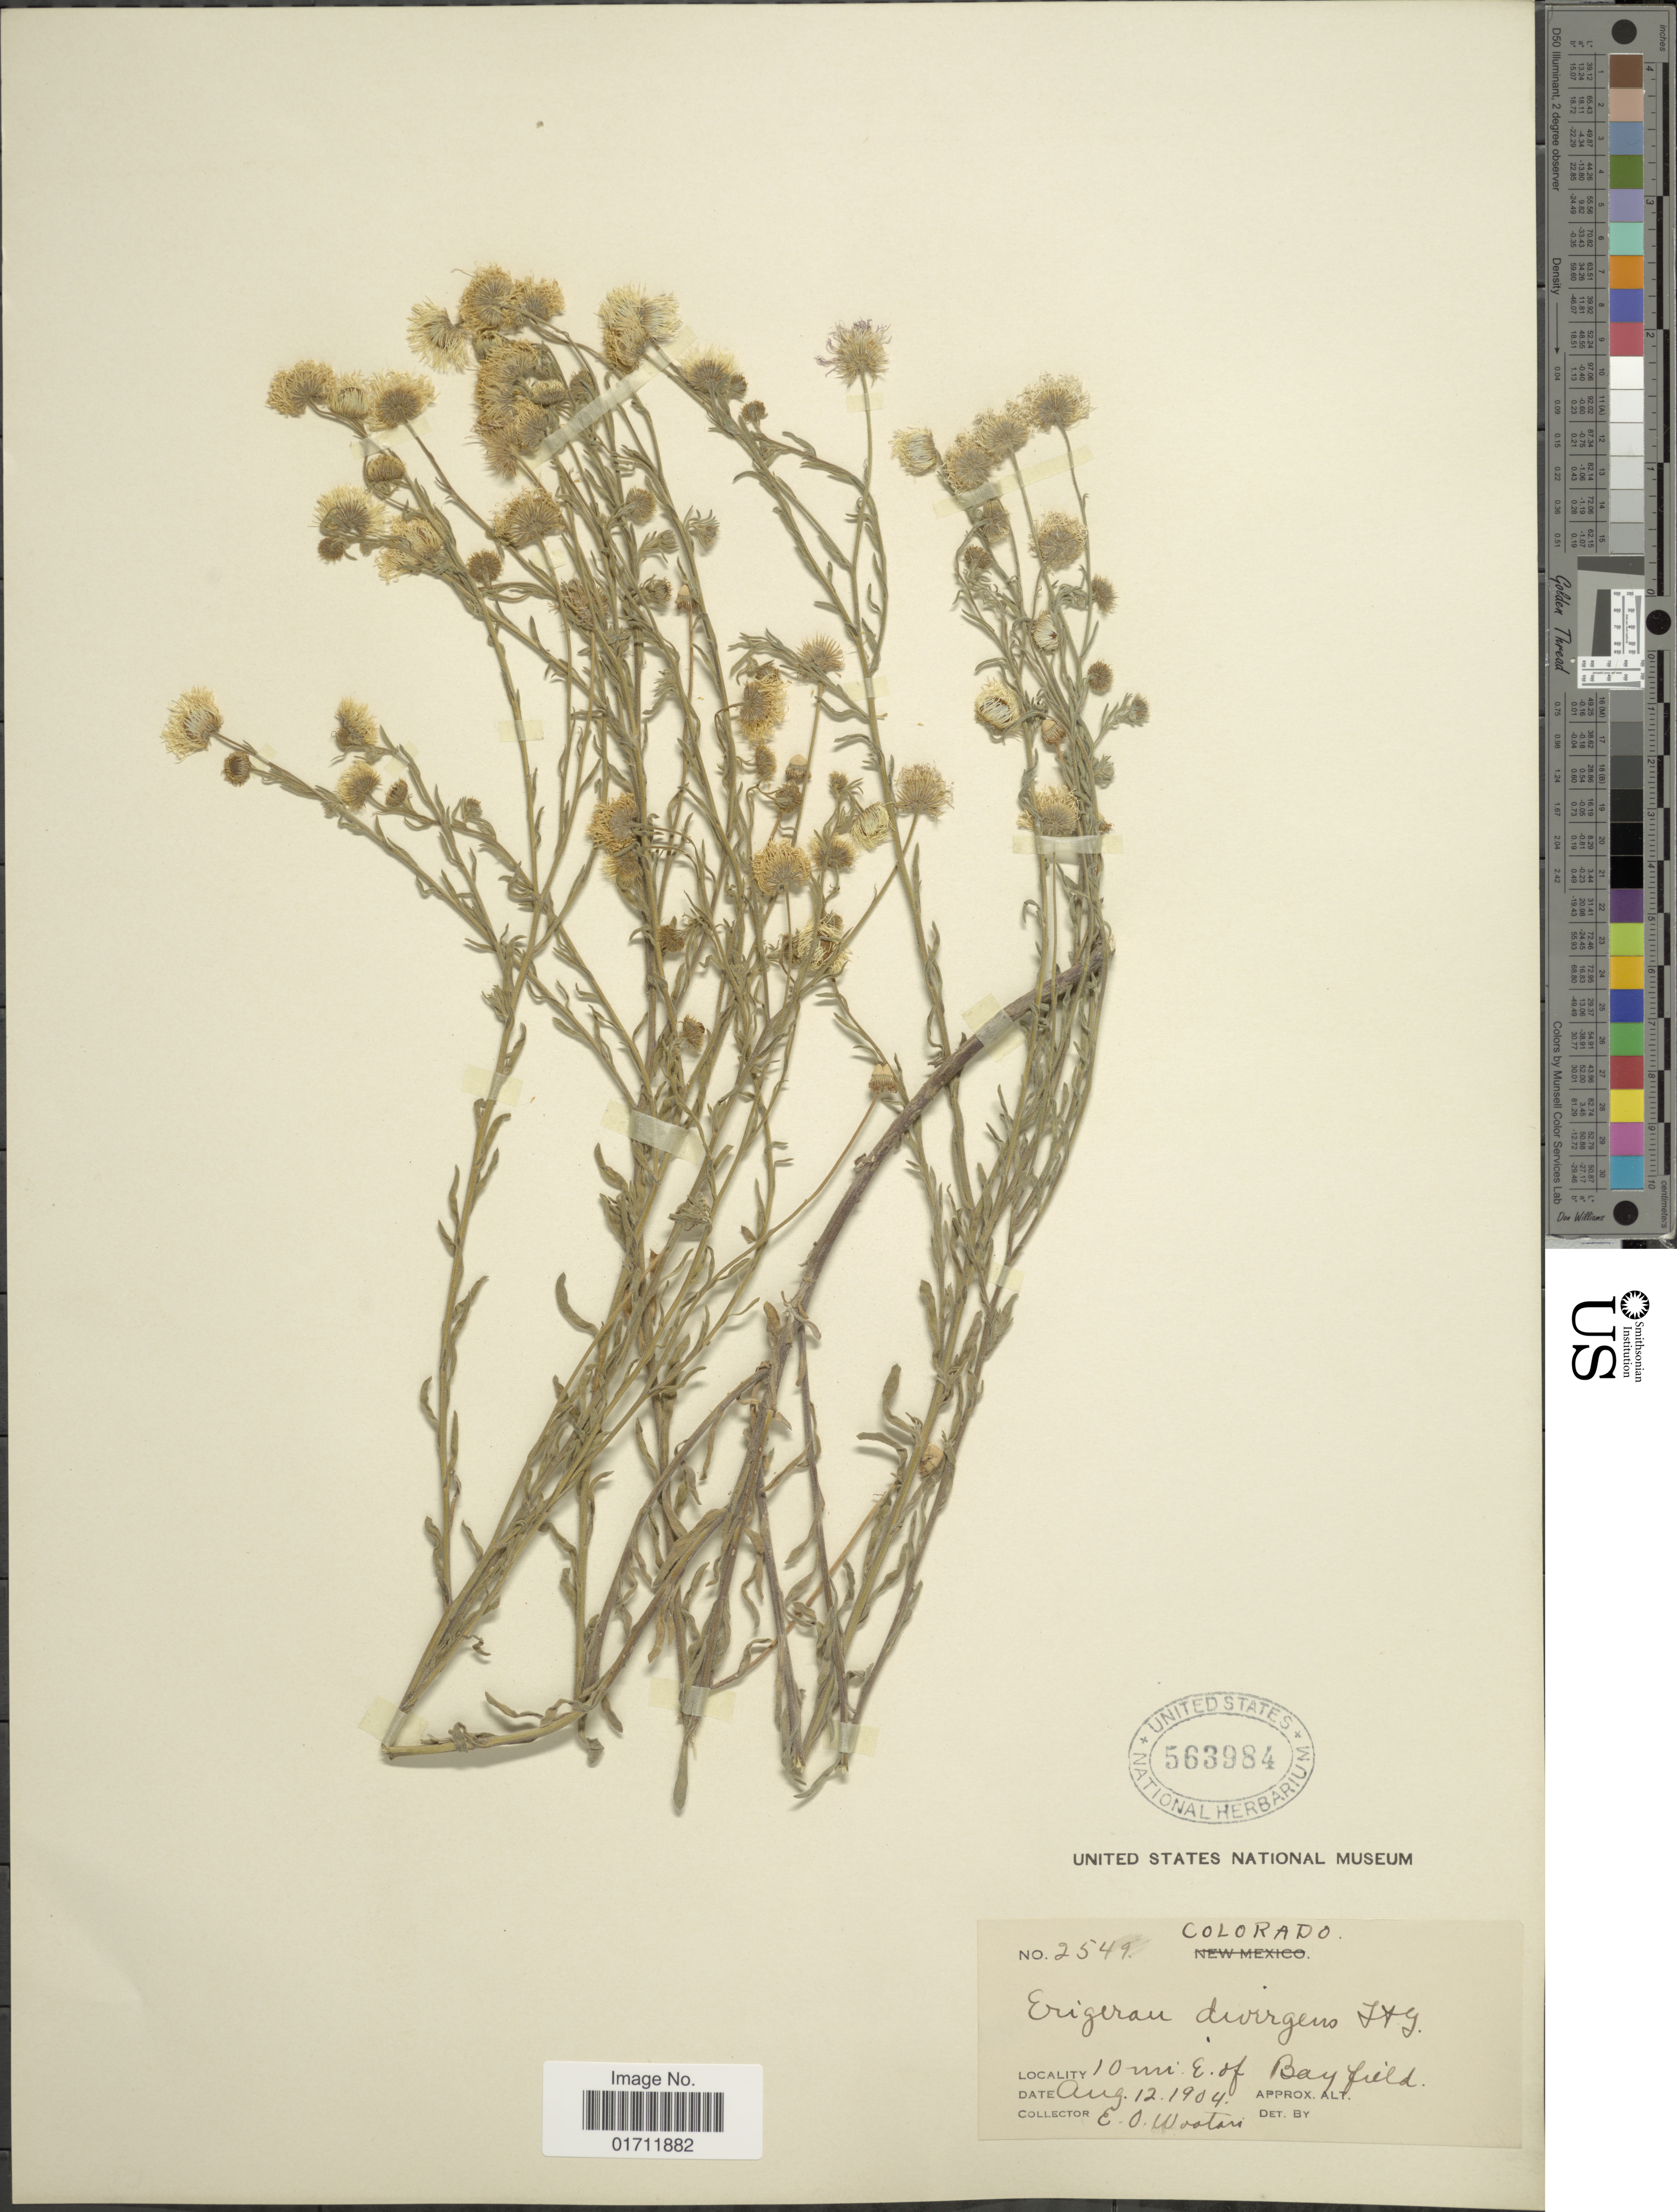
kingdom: Plantae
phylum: Tracheophyta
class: Magnoliopsida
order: Asterales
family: Asteraceae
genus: Erigeron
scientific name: Erigeron divergens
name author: Torr. & A. Gray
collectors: E. O. Wooton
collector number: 2549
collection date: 1904-08-12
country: United States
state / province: Colorado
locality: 10 mi E of Bay field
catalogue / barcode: US 563984